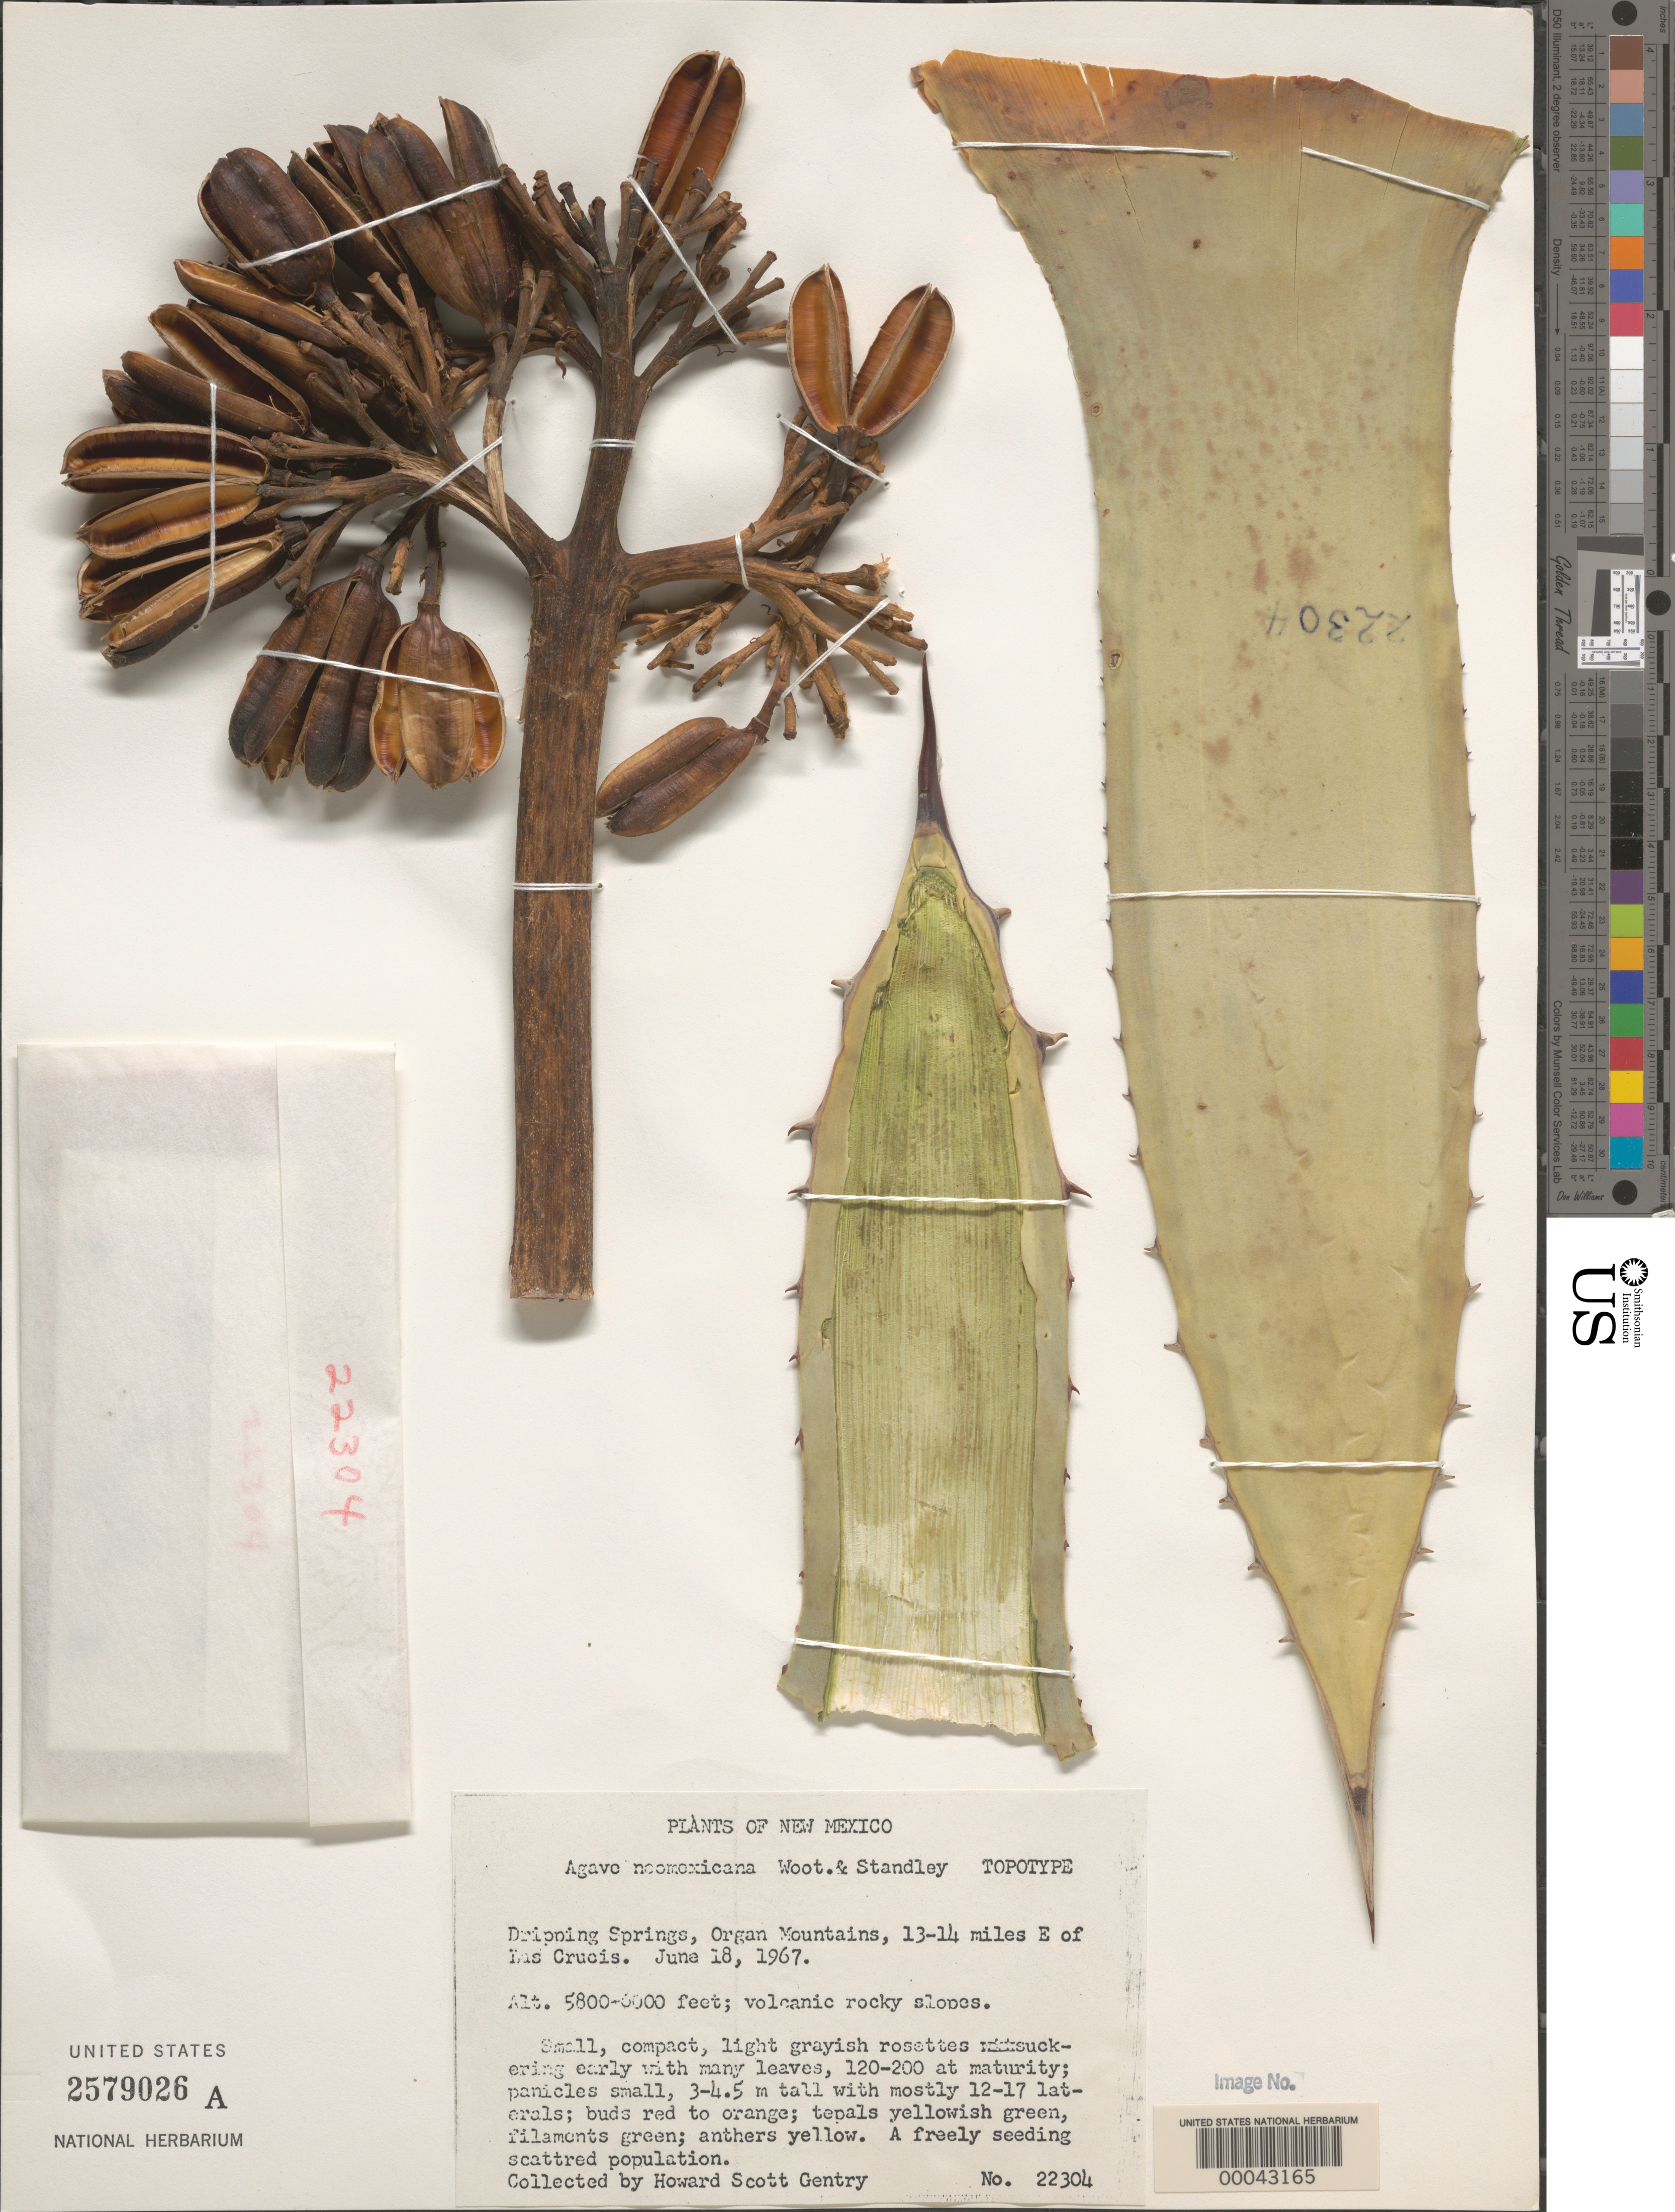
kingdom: Plantae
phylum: Tracheophyta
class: Liliopsida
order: Asparagales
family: Asparagaceae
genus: Agave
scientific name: Agave neomexicana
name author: Wooton & Standl.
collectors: H. S. Gentry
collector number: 22304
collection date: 1967-06-18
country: United States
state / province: New Mexico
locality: Dripping Springs, Organ Mountains, 13-14 miles E of Las Crucis.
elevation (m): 1768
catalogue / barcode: US 2579026A